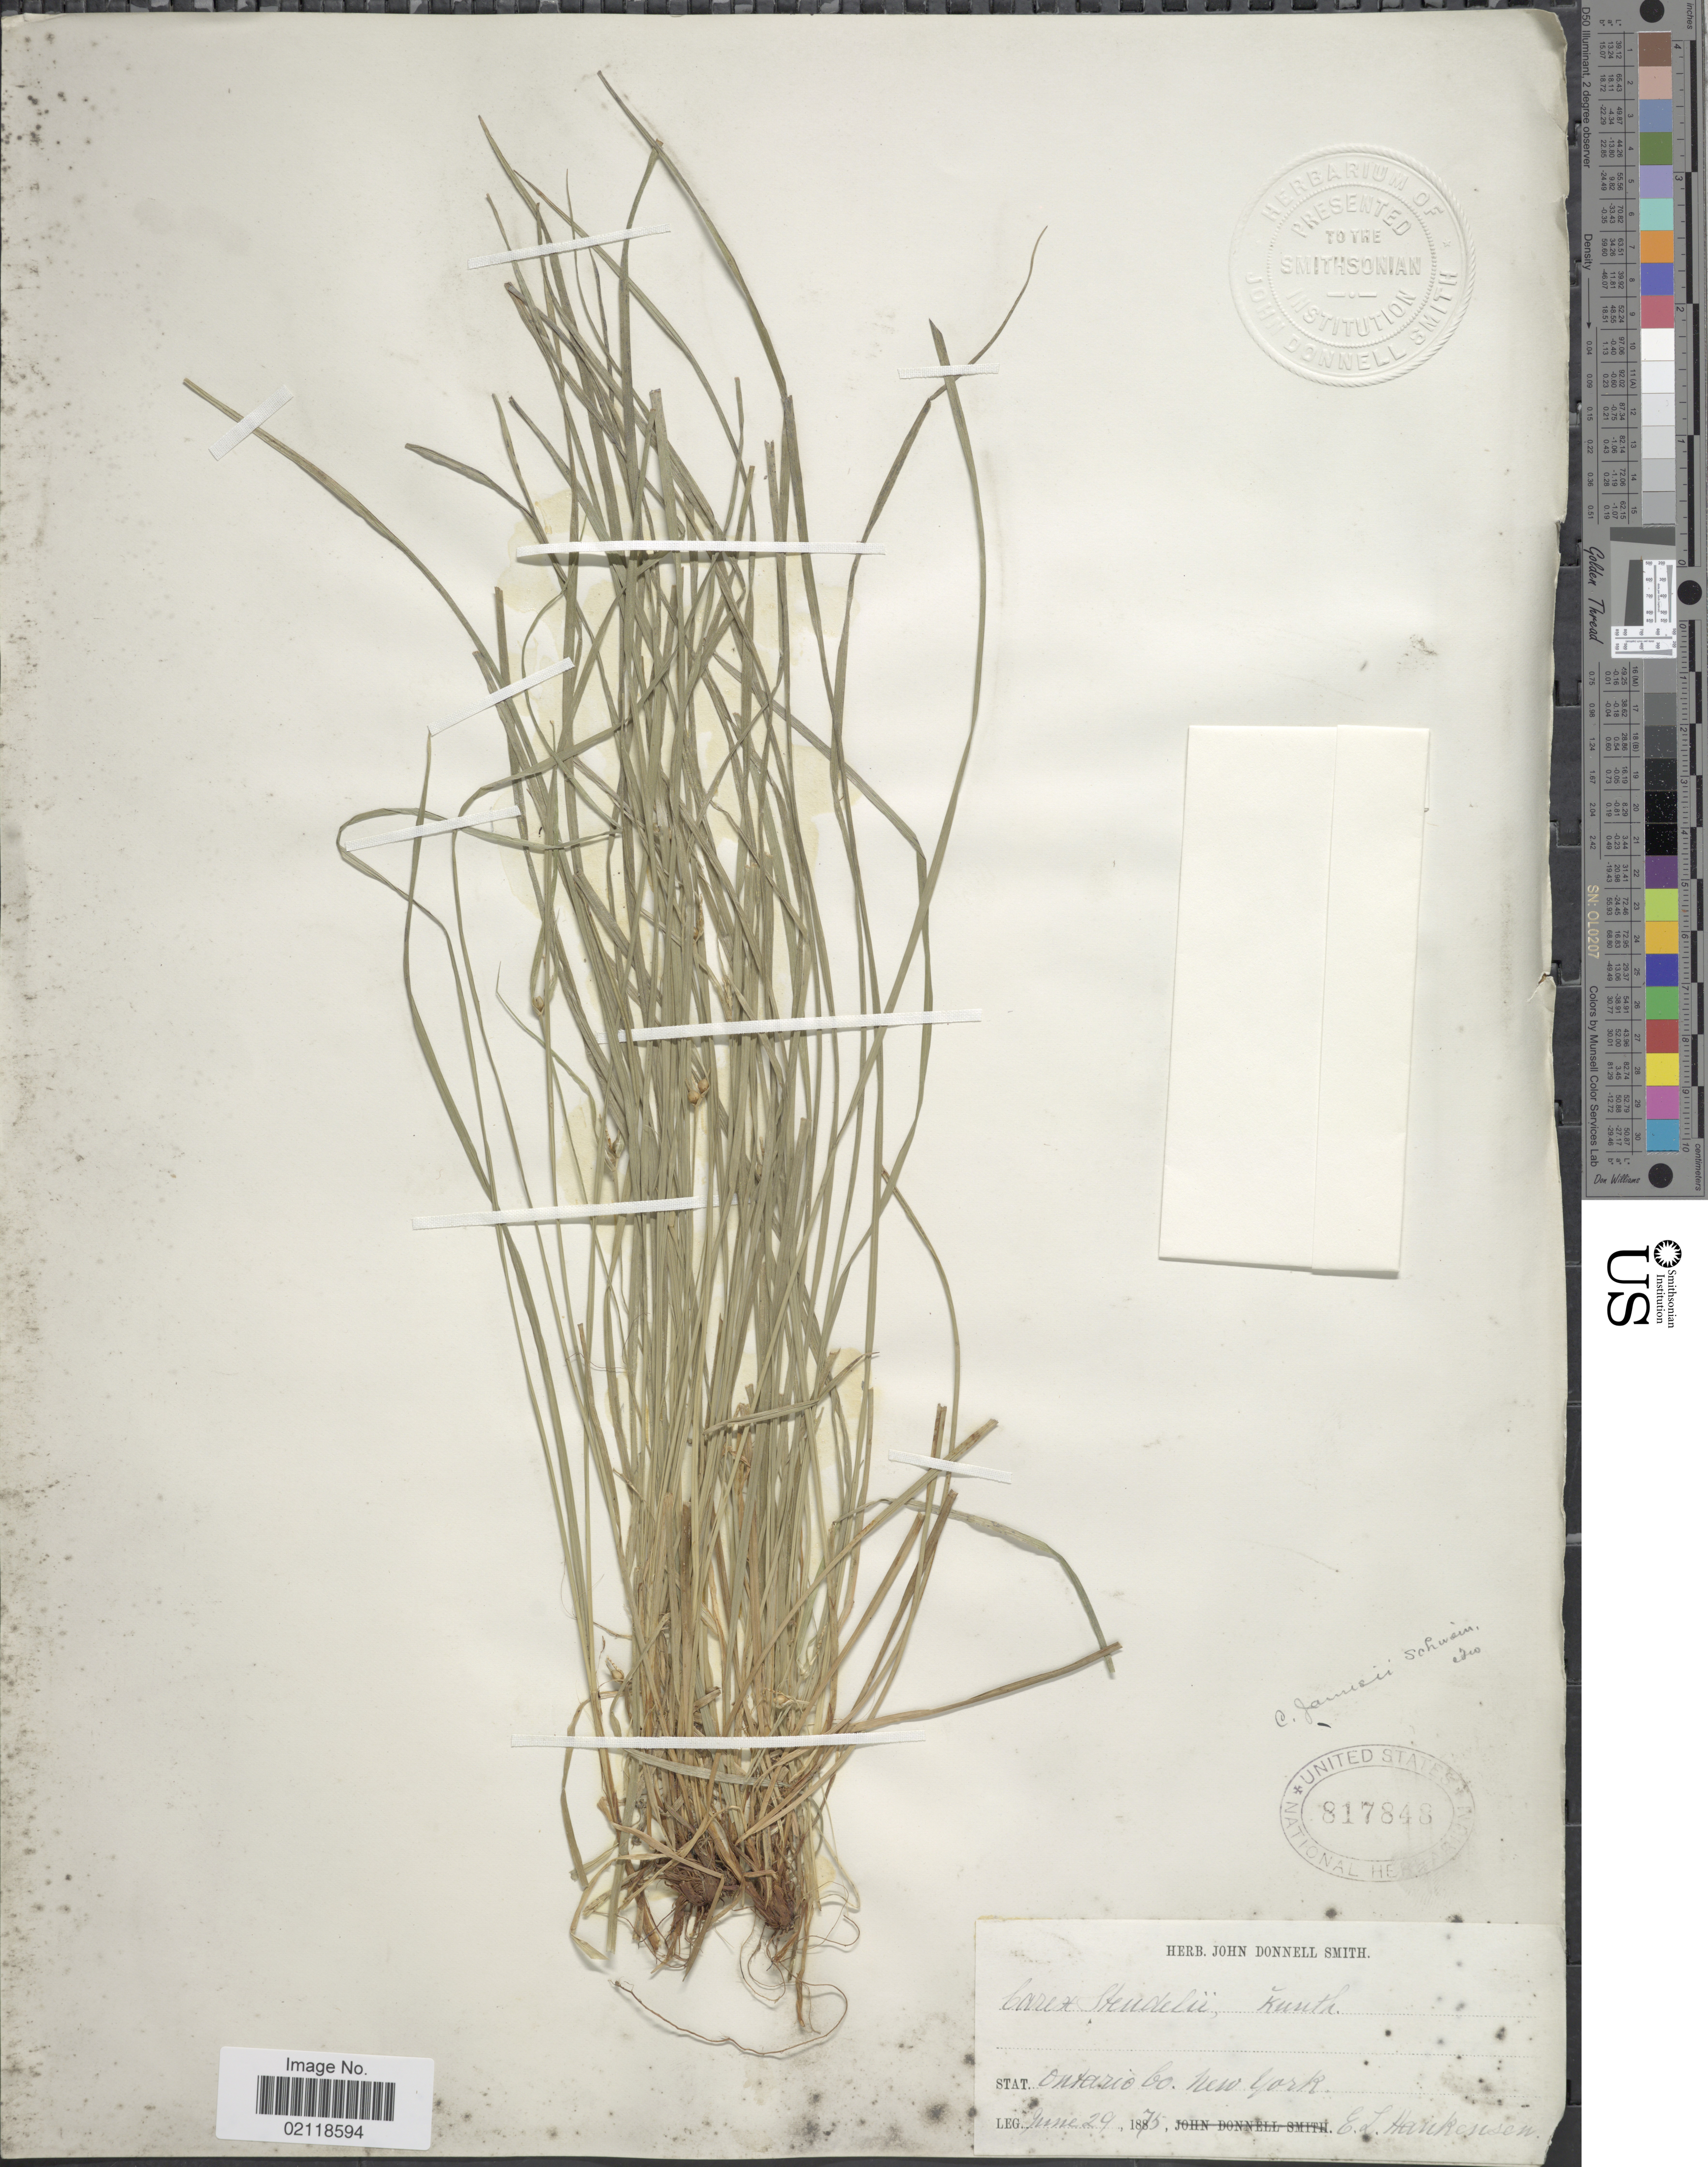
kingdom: Plantae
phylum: Tracheophyta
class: Liliopsida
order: Poales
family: Cyperaceae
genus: Carex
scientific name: Carex jamesii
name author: Schwein.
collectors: E. Hankenson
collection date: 1875-06-29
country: United States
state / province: New York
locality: Ontario Co.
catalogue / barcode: US 817848